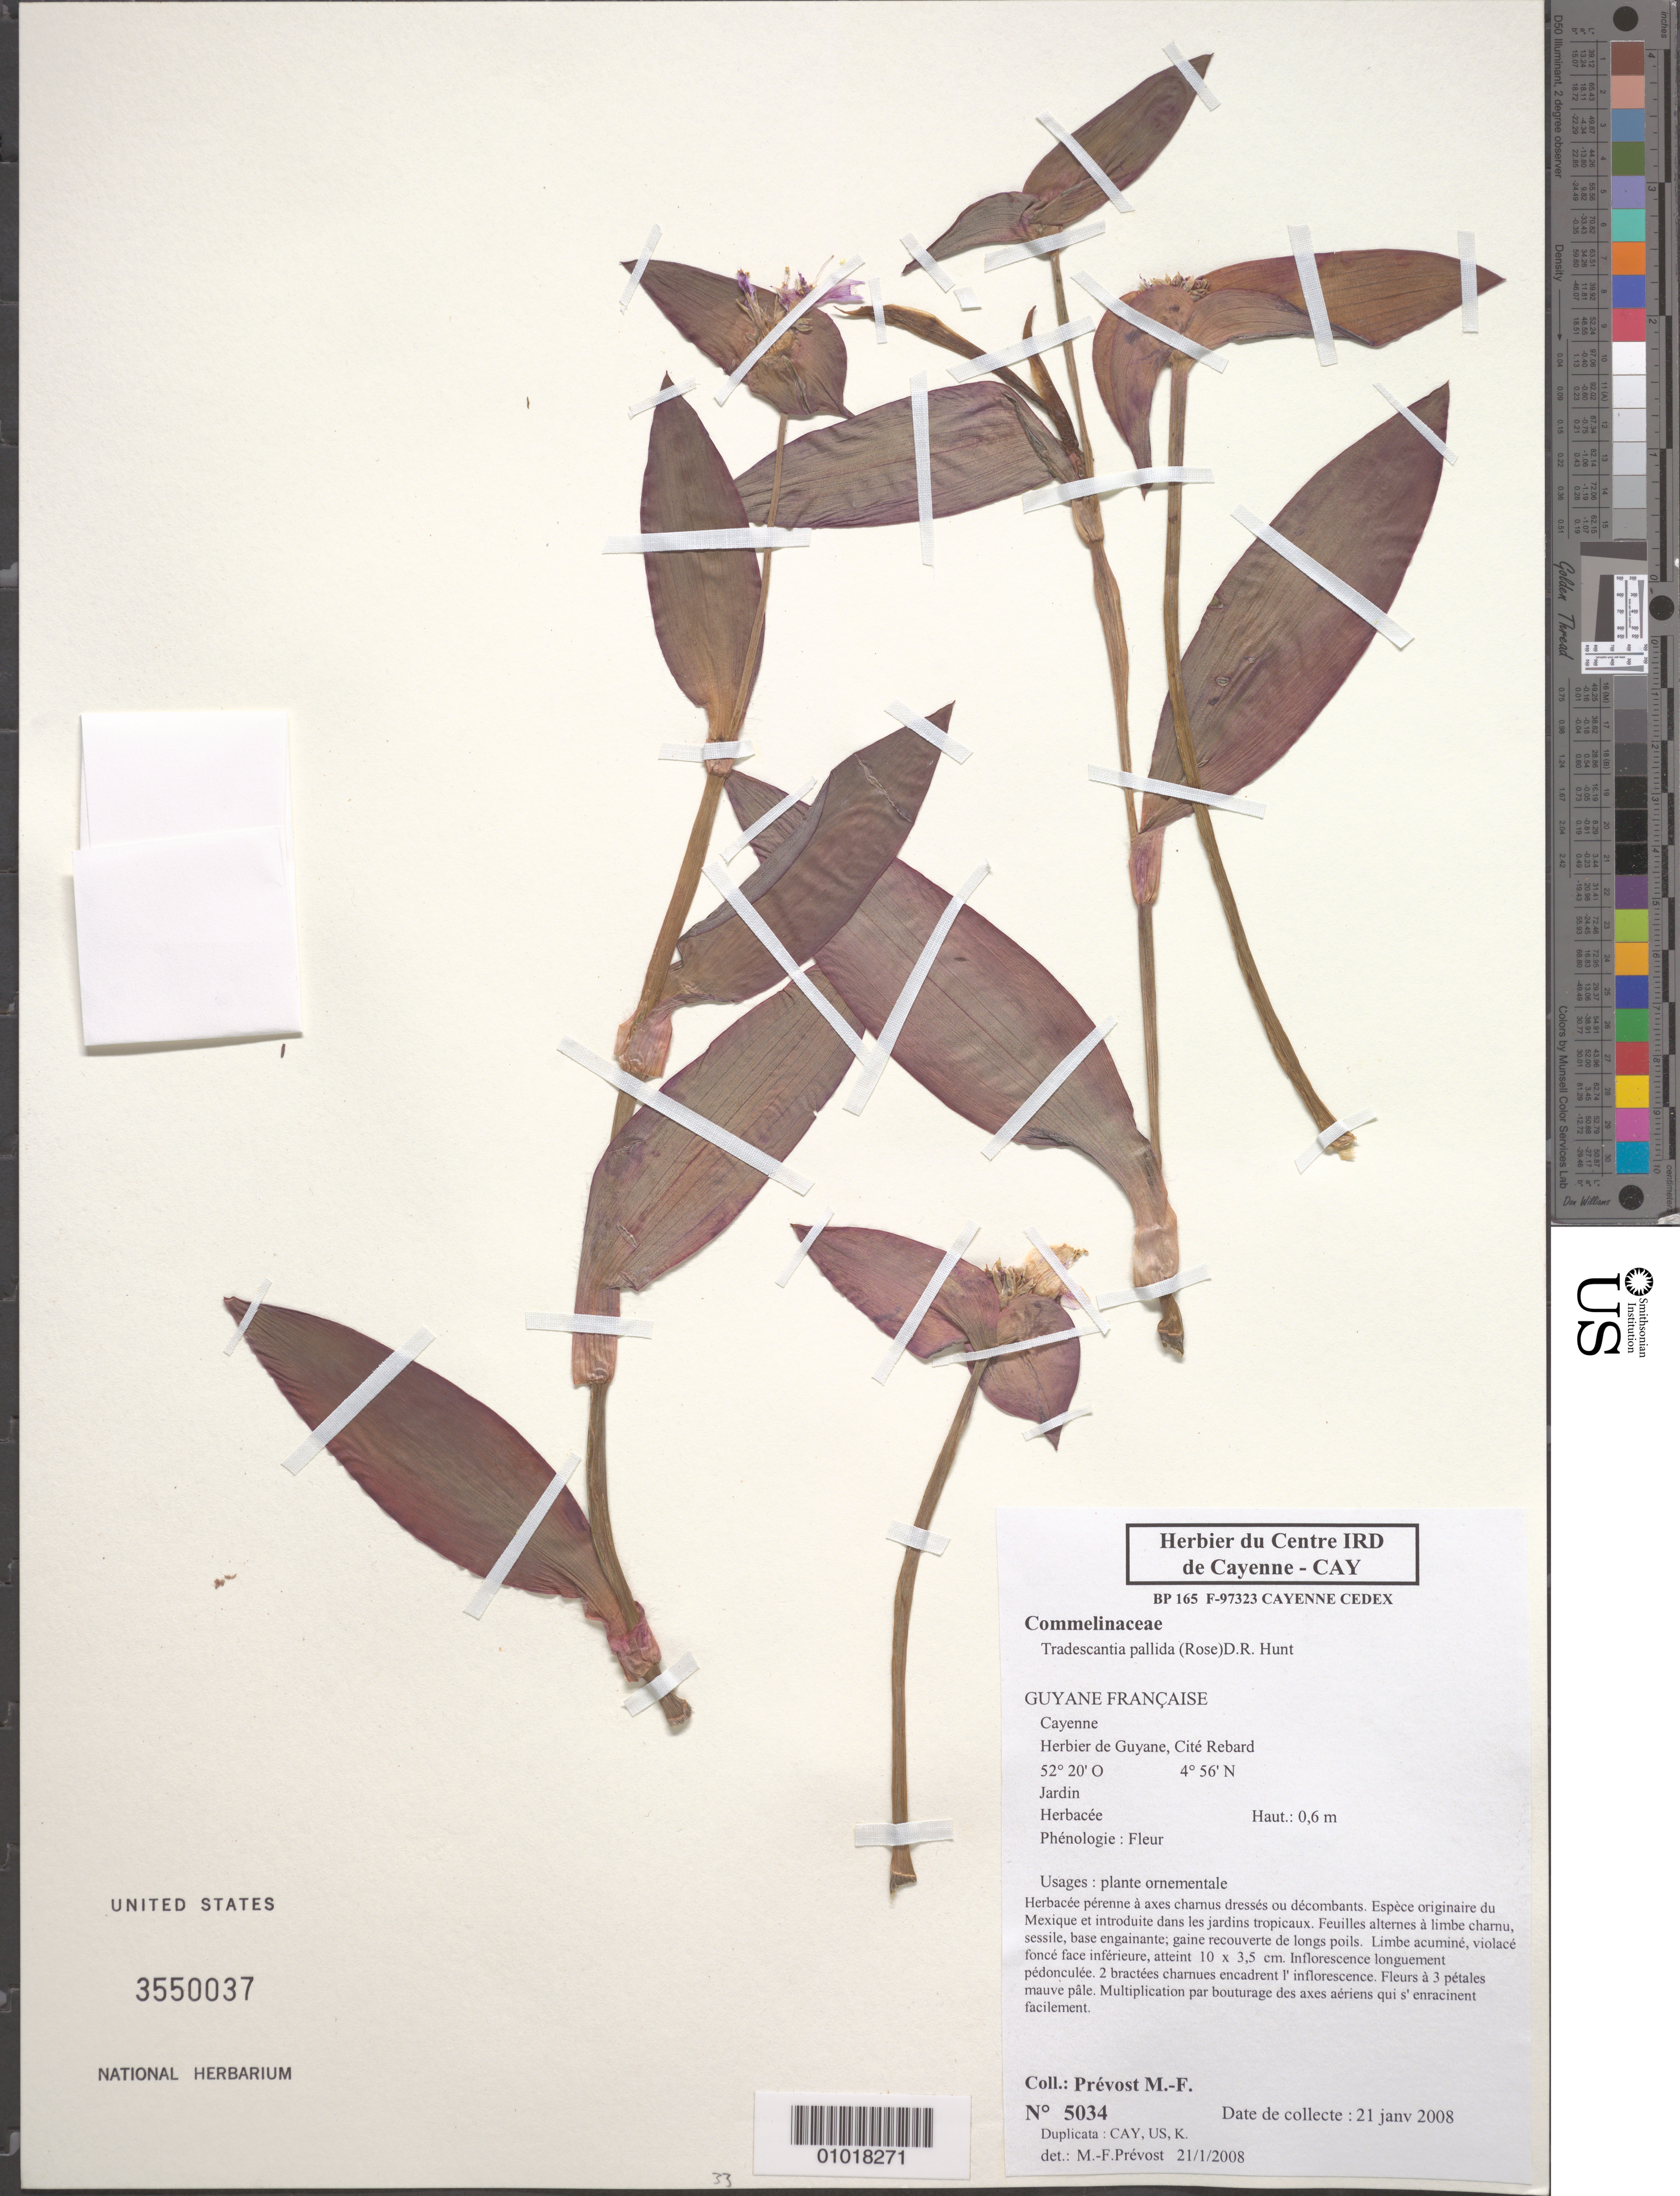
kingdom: Plantae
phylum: Tracheophyta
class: Liliopsida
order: Commelinales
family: Commelinaceae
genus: Tradescantia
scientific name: Tradescantia pallida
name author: (Rose) D.R. Hunt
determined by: Prévost, M.-F.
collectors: M.-F. Prévost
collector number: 5034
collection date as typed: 21-Jan-08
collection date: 2008-01-21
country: French Guiana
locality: Cayenne, Herbier de Guyane, Cité Rebard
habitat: Jardin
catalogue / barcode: US 3550037